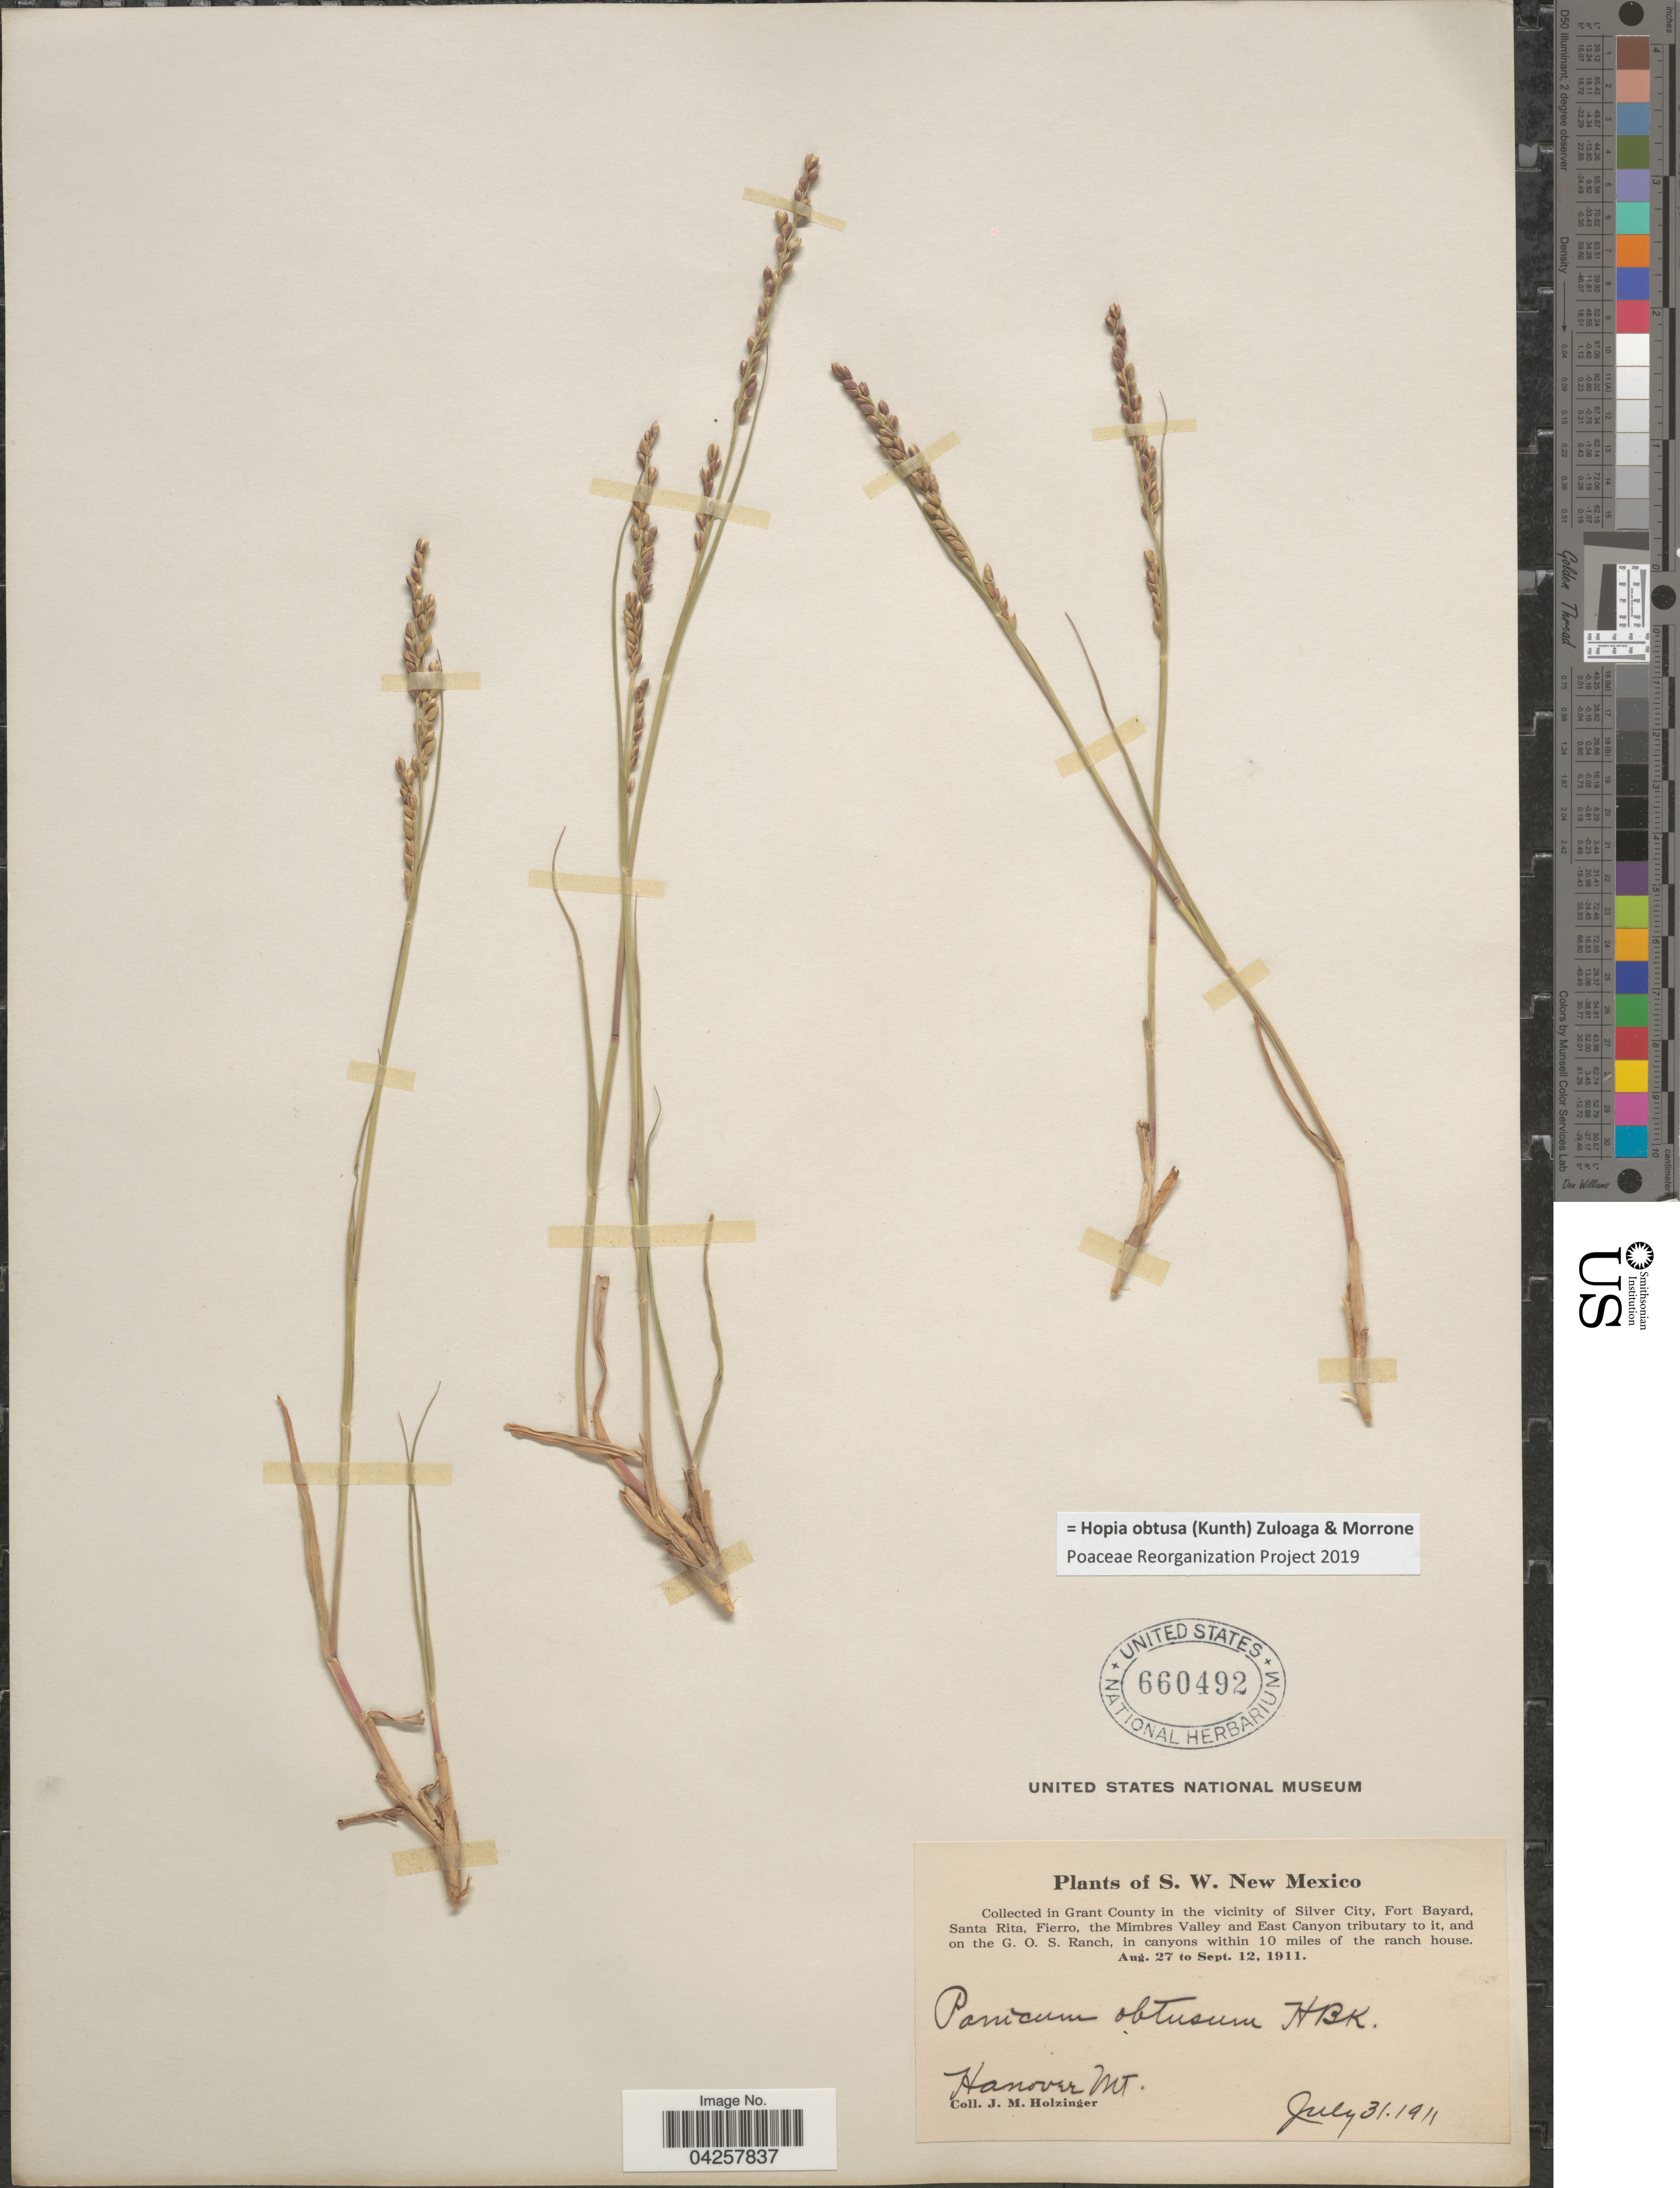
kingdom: Plantae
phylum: Tracheophyta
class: Liliopsida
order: Poales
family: Poaceae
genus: Hopia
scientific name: Hopia obtusa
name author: (Kunth) Zuloaga & Morrone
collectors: J. M. Holzinger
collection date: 1911-07-31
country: United States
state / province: New Mexico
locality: S. W. New Mexico. In Grant County in the vicinity of Silver City, Fort Bayard, Santa Rita, Fierro, the Mimbres Valley and East Canyon tributary to it, and on the G. O. S. Ranch, in canyons within 10 miles of the ranch house. Hanover Mt.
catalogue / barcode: US 660492